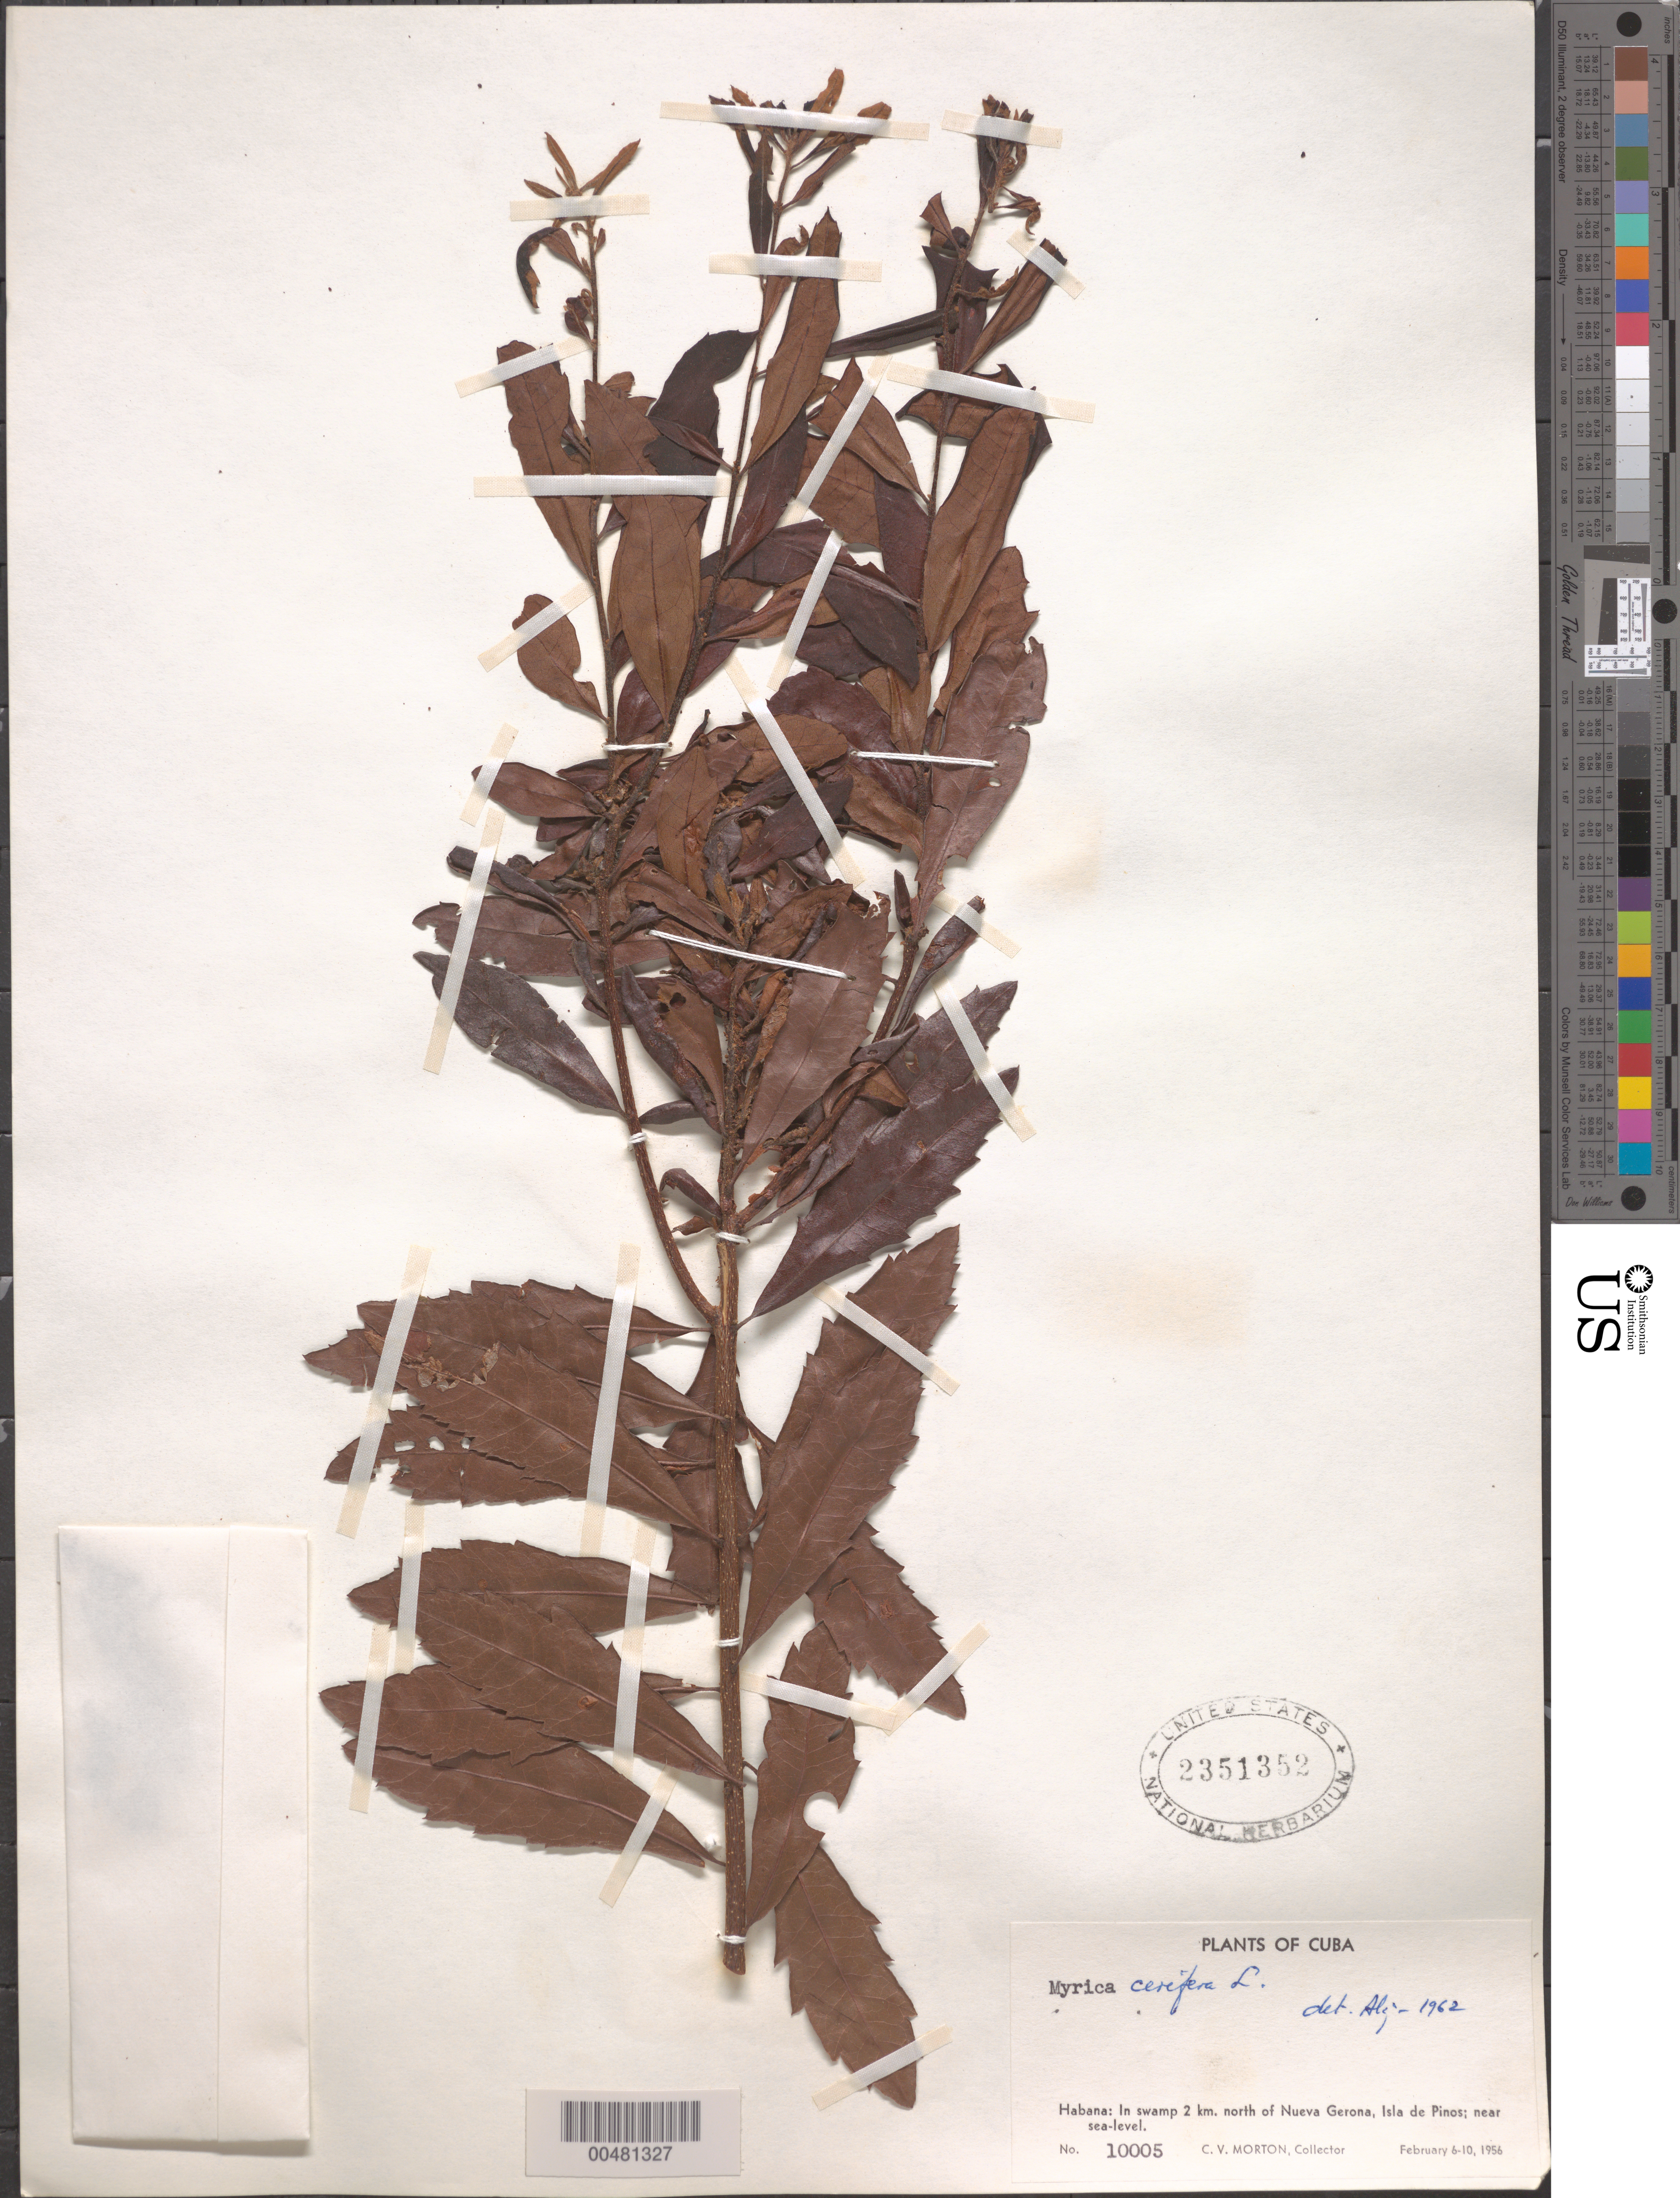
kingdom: Plantae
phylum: Tracheophyta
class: Magnoliopsida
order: Fagales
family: Myricaceae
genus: Morella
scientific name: Morella cerifera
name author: (L.) Small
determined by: Strong, M. T., (US), Smithsonian Institution - National Museum of Natural History (UNITED STATES)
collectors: C. V. Morton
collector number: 10005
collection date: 1956-02-06/1956-02-10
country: Cuba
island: Isla de la Juventud [Isla de Pinos]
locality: Habana: in swamp 2 km N of Nueva Gerona.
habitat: In swamp.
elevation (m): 0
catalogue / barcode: US 2351352